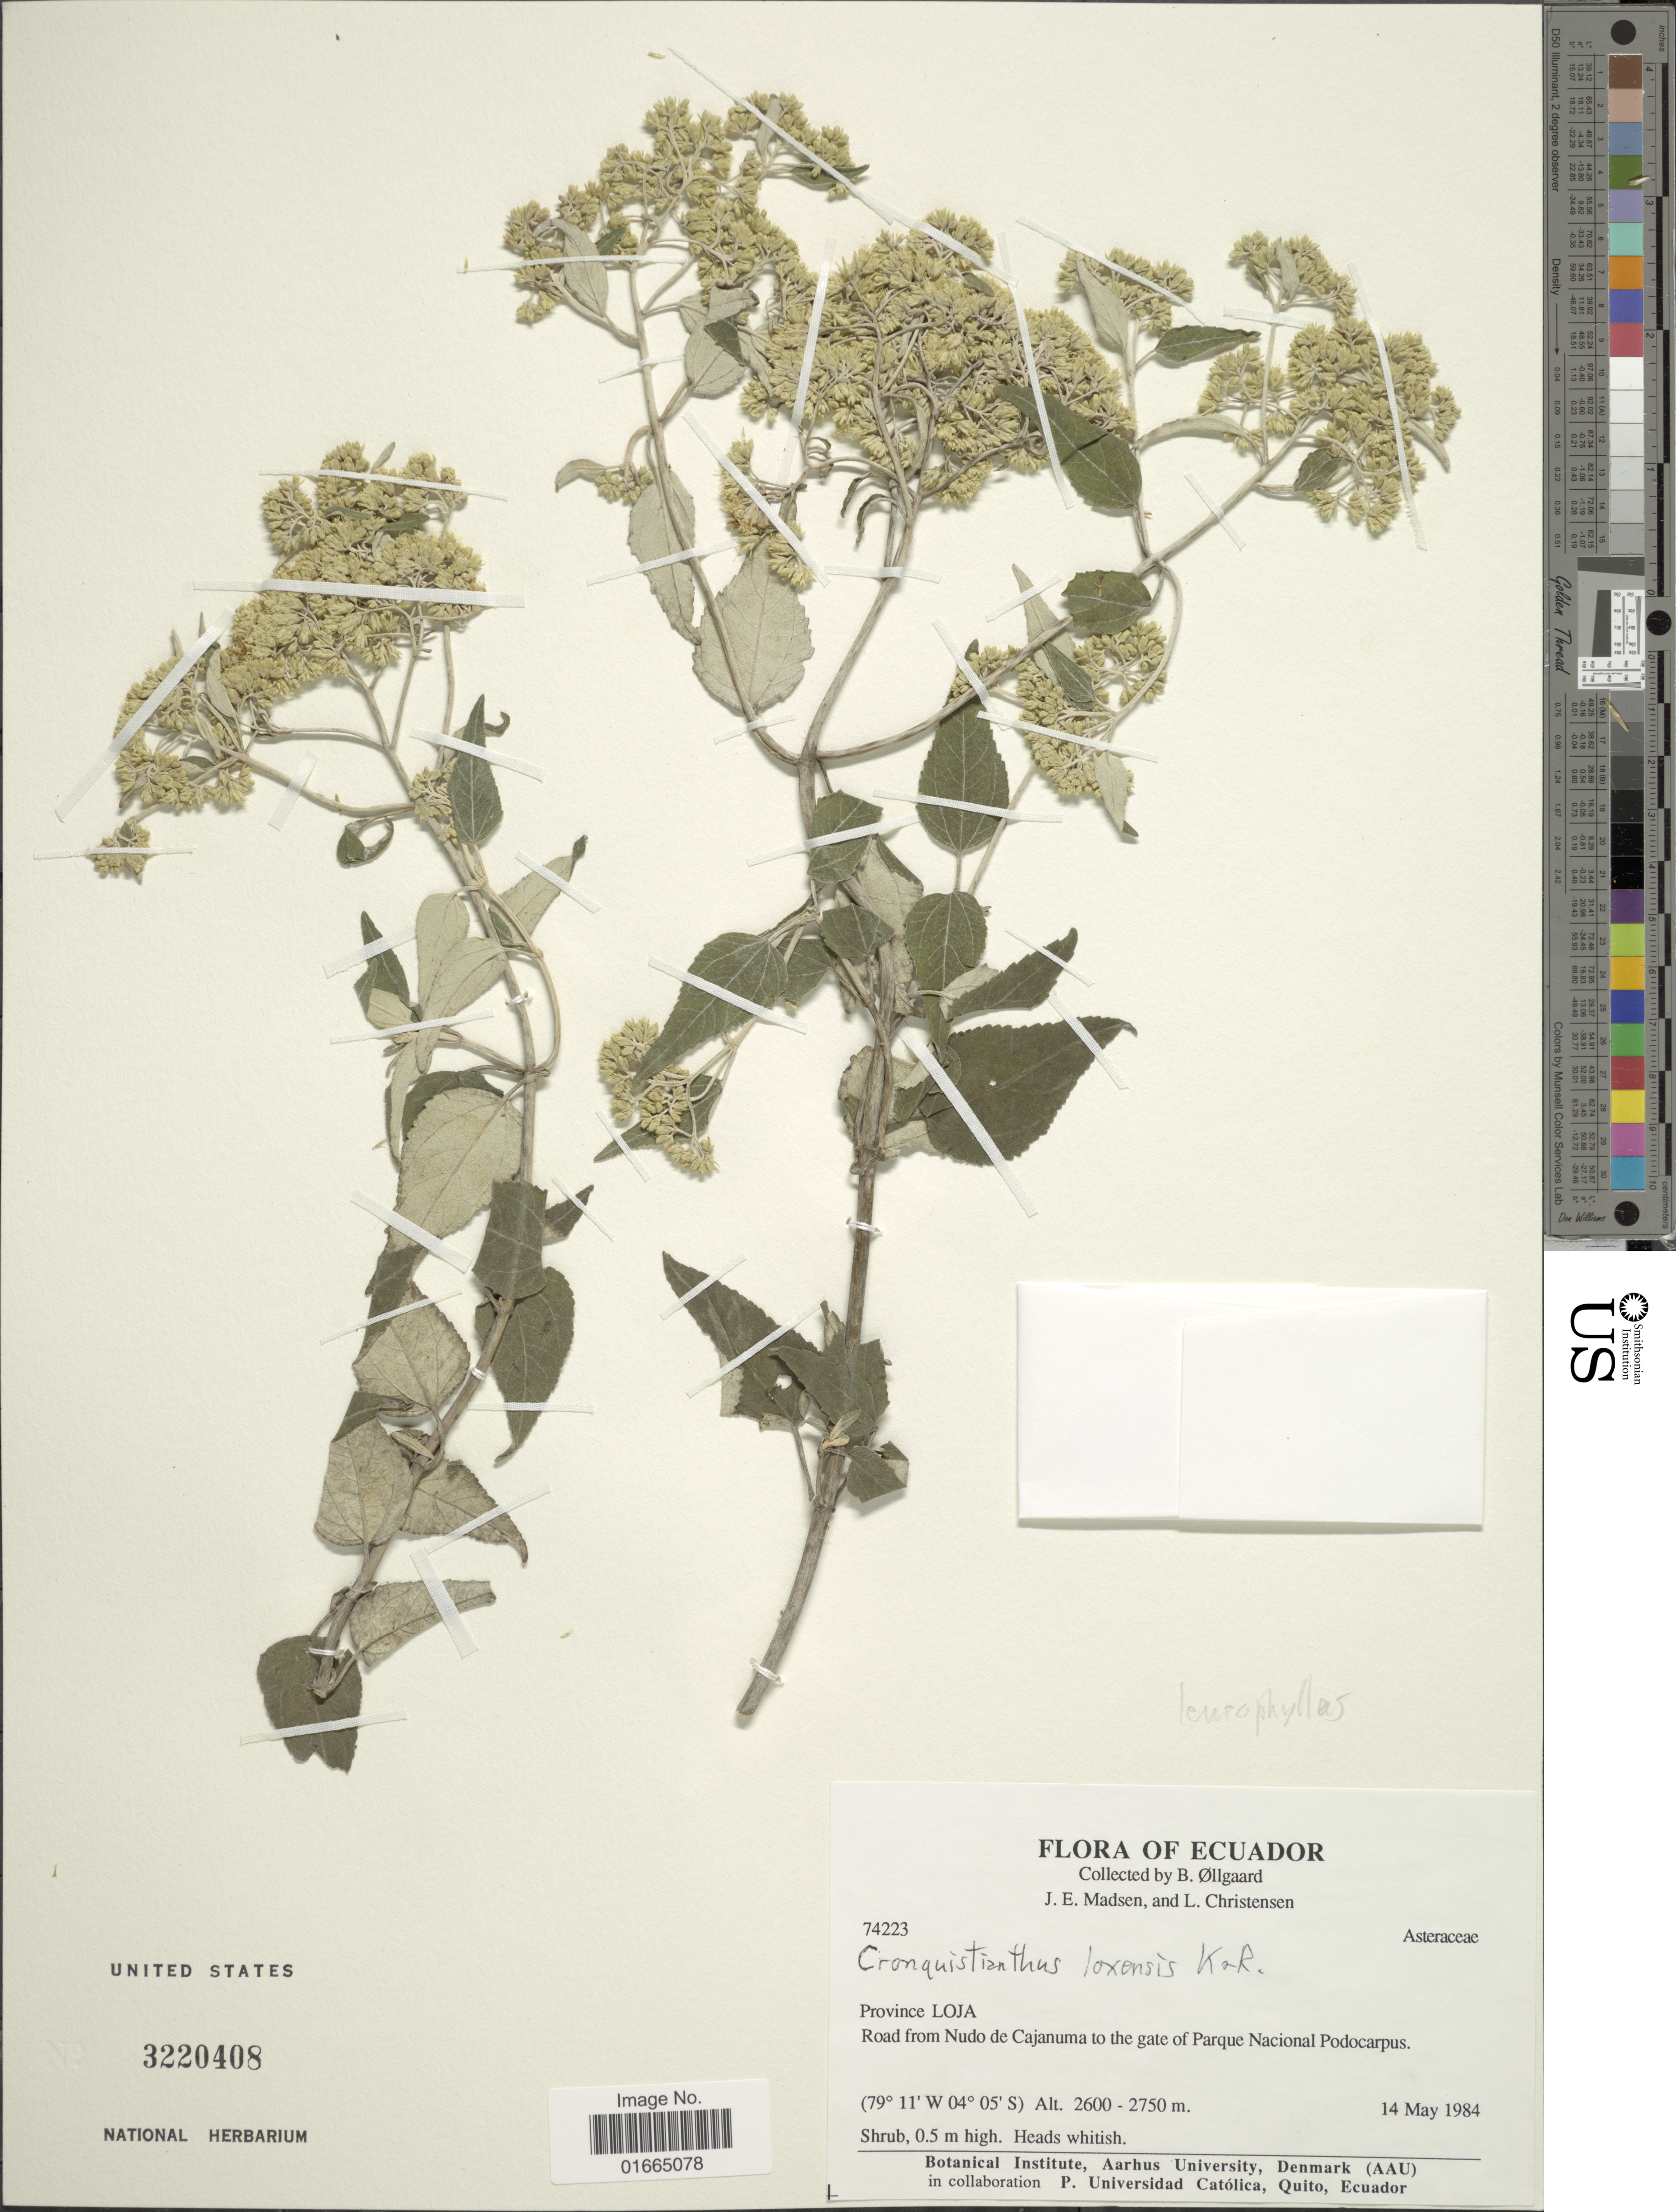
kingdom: Plantae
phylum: Tracheophyta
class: Magnoliopsida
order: Asterales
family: Asteraceae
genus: Cronquistianthus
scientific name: Cronquistianthus leucophyllus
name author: (Kunth) R.M. King & H. Rob.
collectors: B. Øllgaard, J. E. Madsen & L. Christensen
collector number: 74223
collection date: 1984-05-14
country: Ecuador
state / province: Loja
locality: Province Loja. Road from Nudo de Cajanuma to the gate of Parque Nacional Podocarpus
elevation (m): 2600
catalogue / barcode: US 3220408